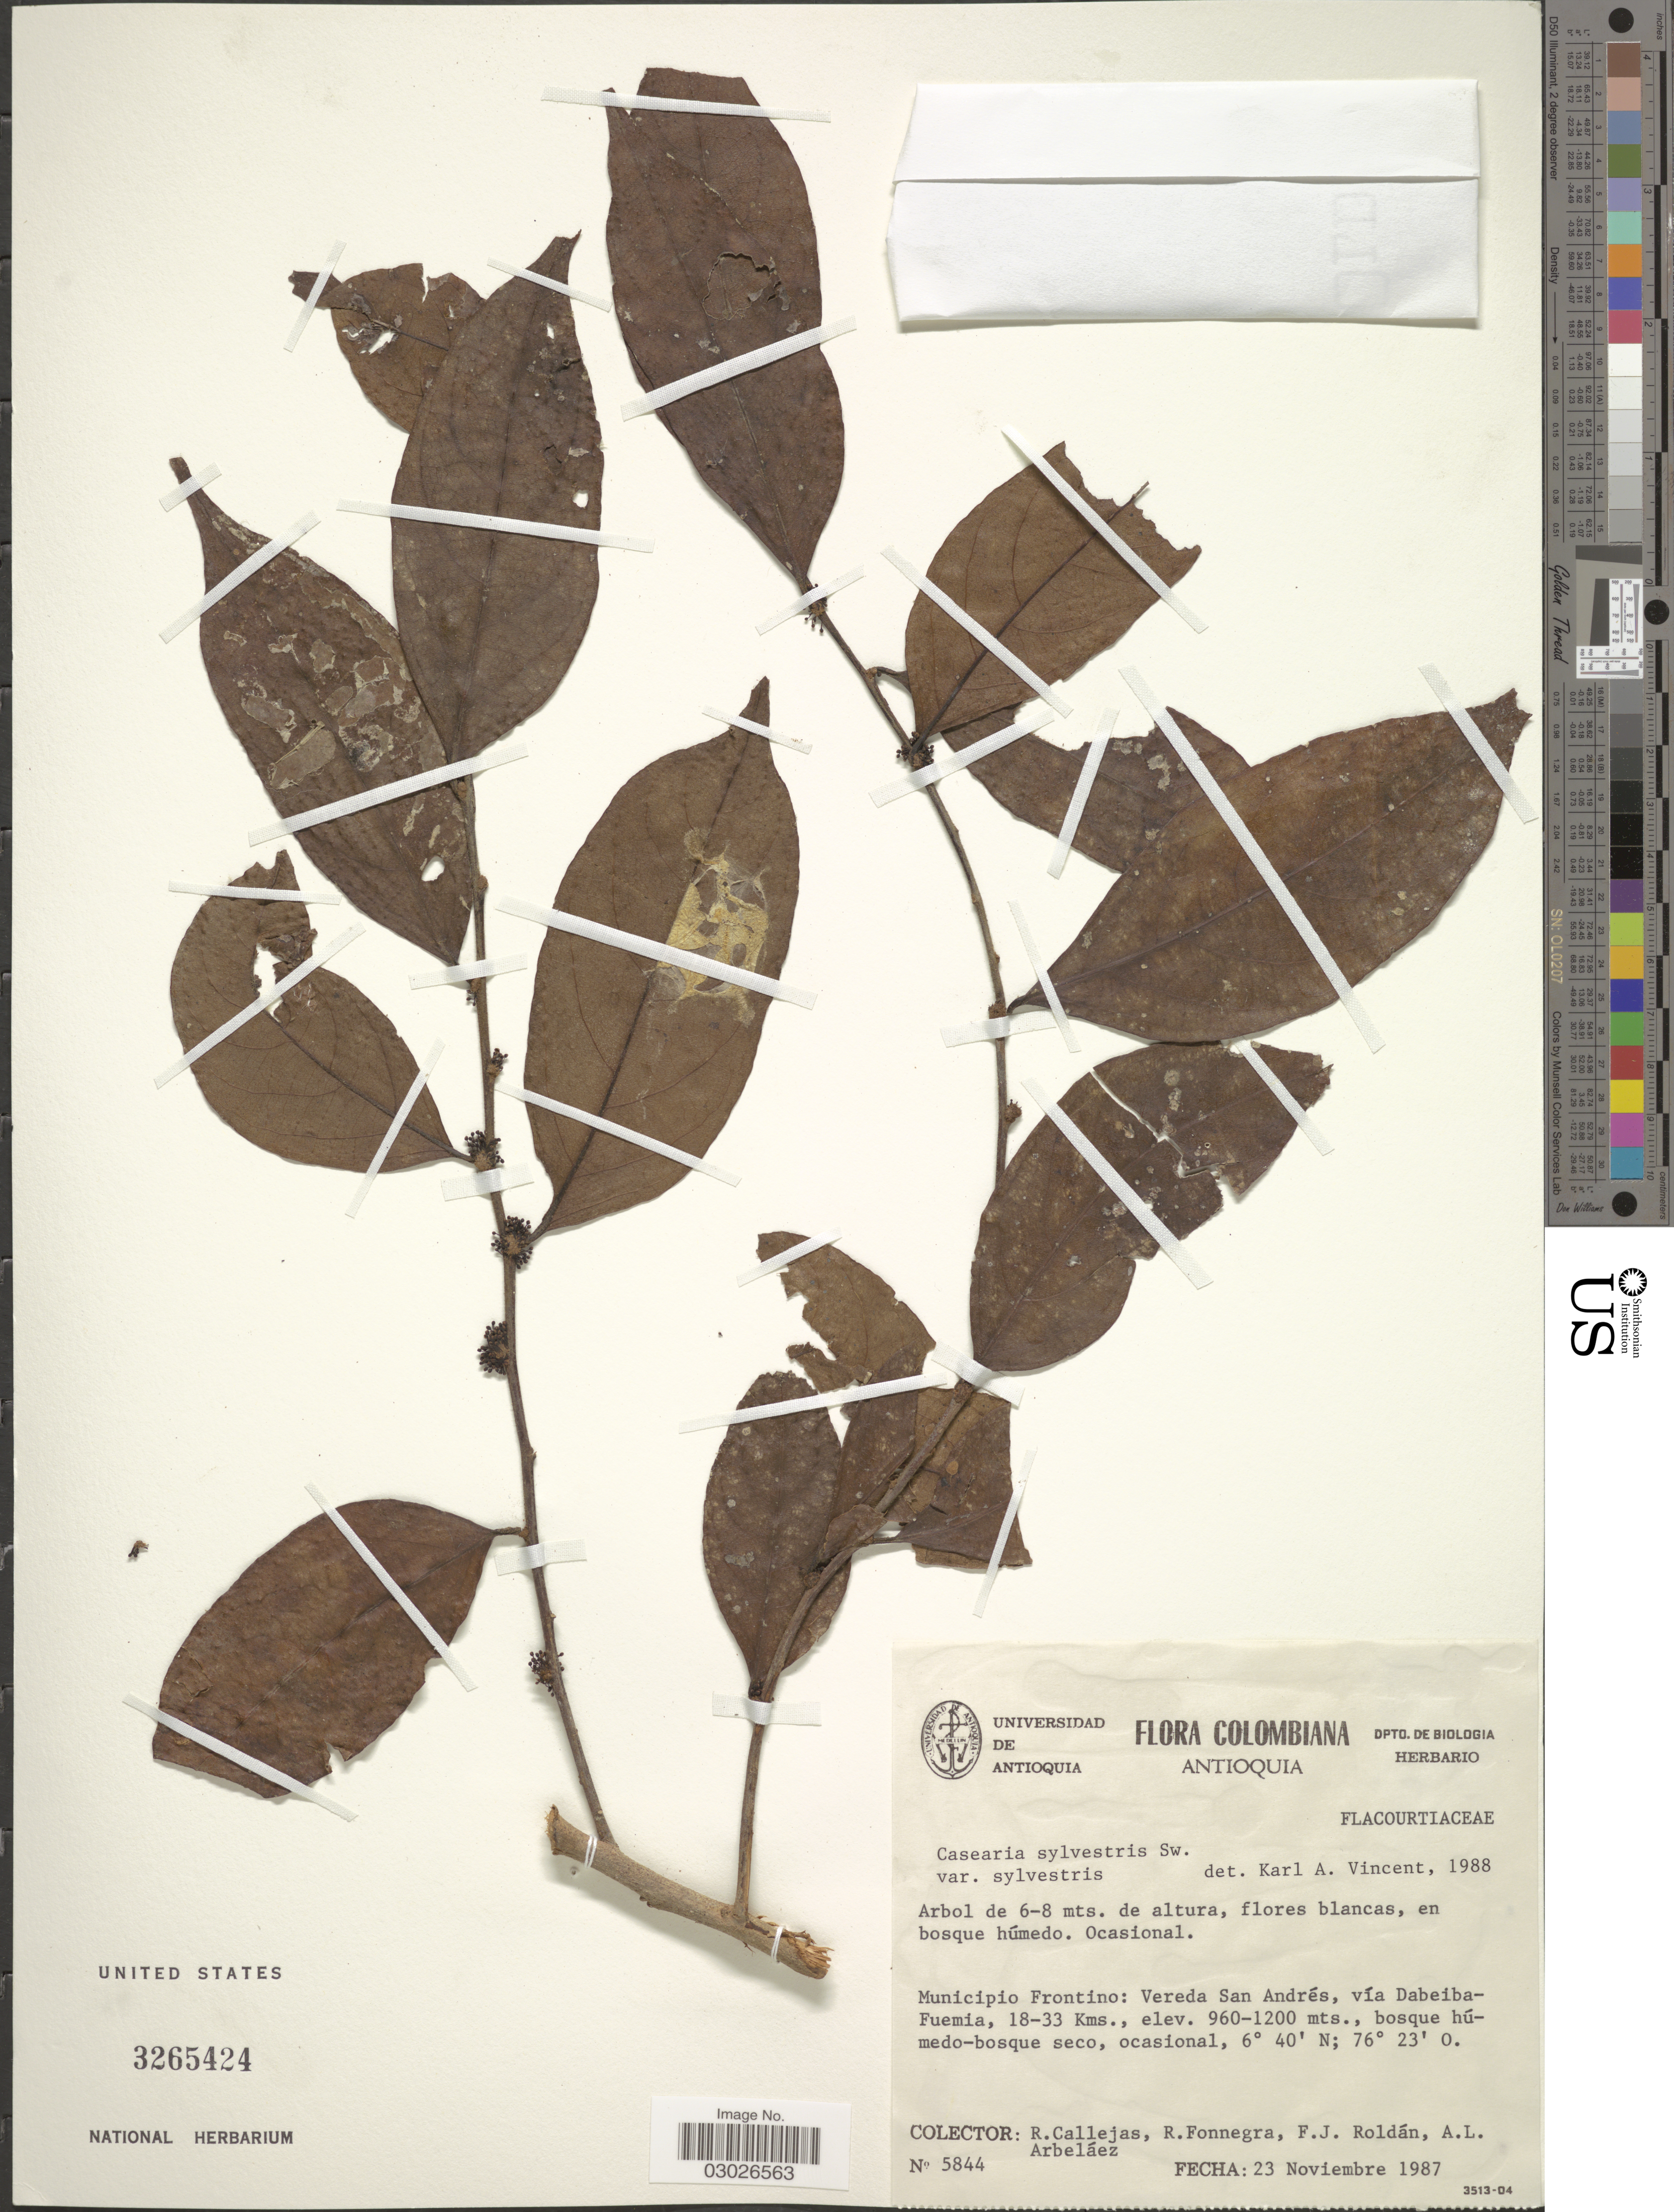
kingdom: Plantae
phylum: Tracheophyta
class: Magnoliopsida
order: Malpighiales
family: Salicaceae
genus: Casearia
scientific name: Casearia sylvestris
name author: Sw.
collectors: R. Callejas, R. Fonnegra G., F. J. Roldán & A. Arbeláez Alvarez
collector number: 5844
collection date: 1987-11-23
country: Colombia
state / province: Antioquia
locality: Municipio Frontino: Vereda San Andrés, vía Dabeiba-Fuemia, 18-33 Kms.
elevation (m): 960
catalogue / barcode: US 3265424